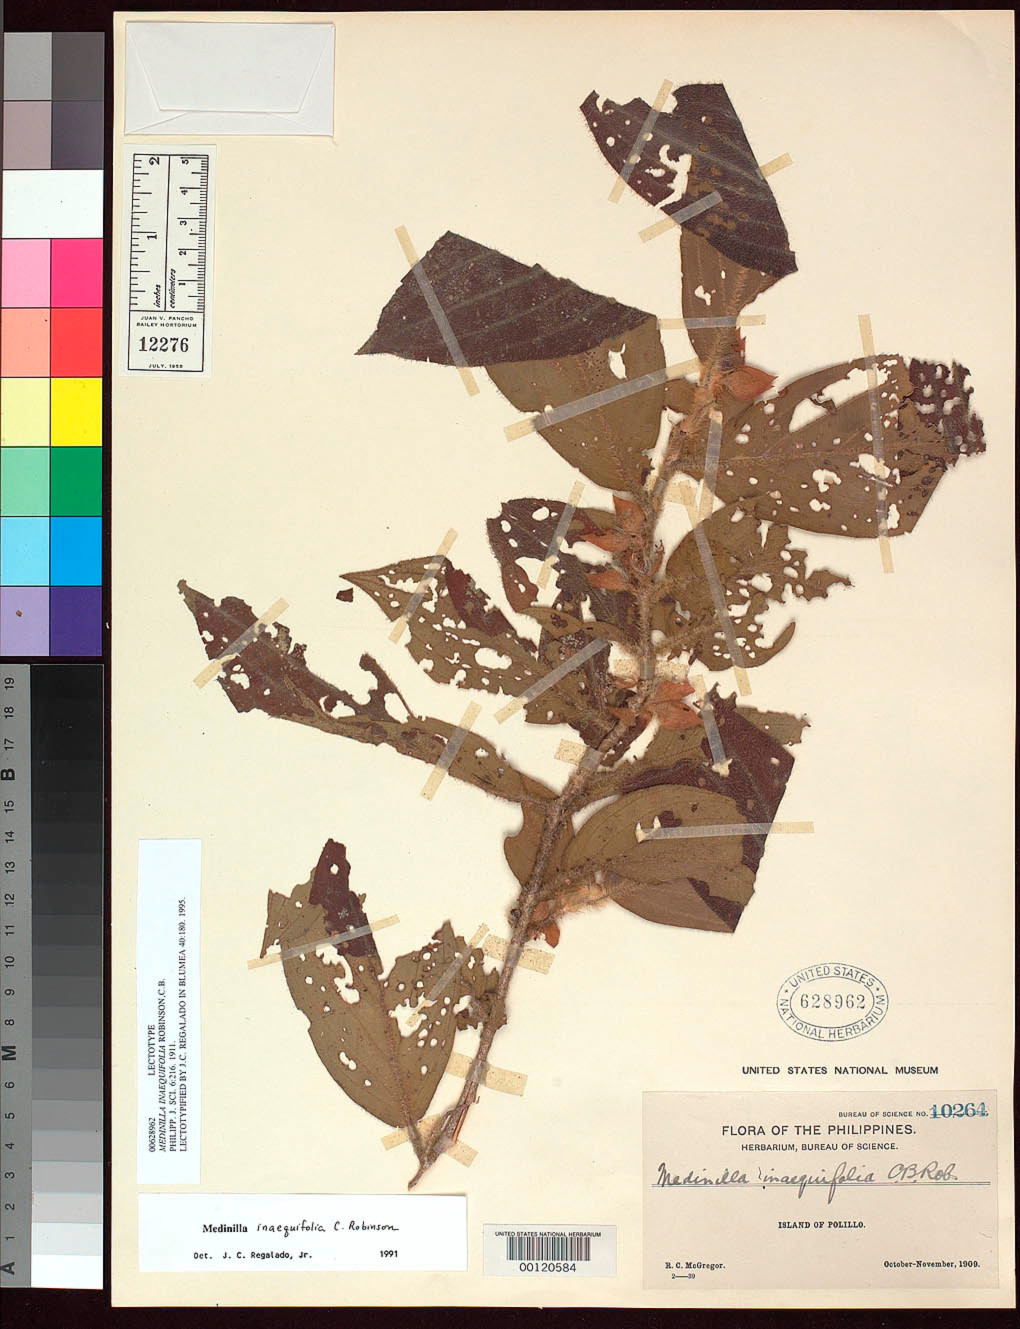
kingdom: Plantae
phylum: Tracheophyta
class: Magnoliopsida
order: Myrtales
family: Melastomataceae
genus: Medinilla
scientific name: Medinilla inaequifolia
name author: C.B. Rob.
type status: Lectotype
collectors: R. C. McGregor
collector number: Bur. Sci. 10264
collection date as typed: Oct 1909 to -- Nov 1909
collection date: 1909-10/1909-11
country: Philippines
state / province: Calabarzon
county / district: Quezon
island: Polillo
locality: Polillo.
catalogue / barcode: US 628962